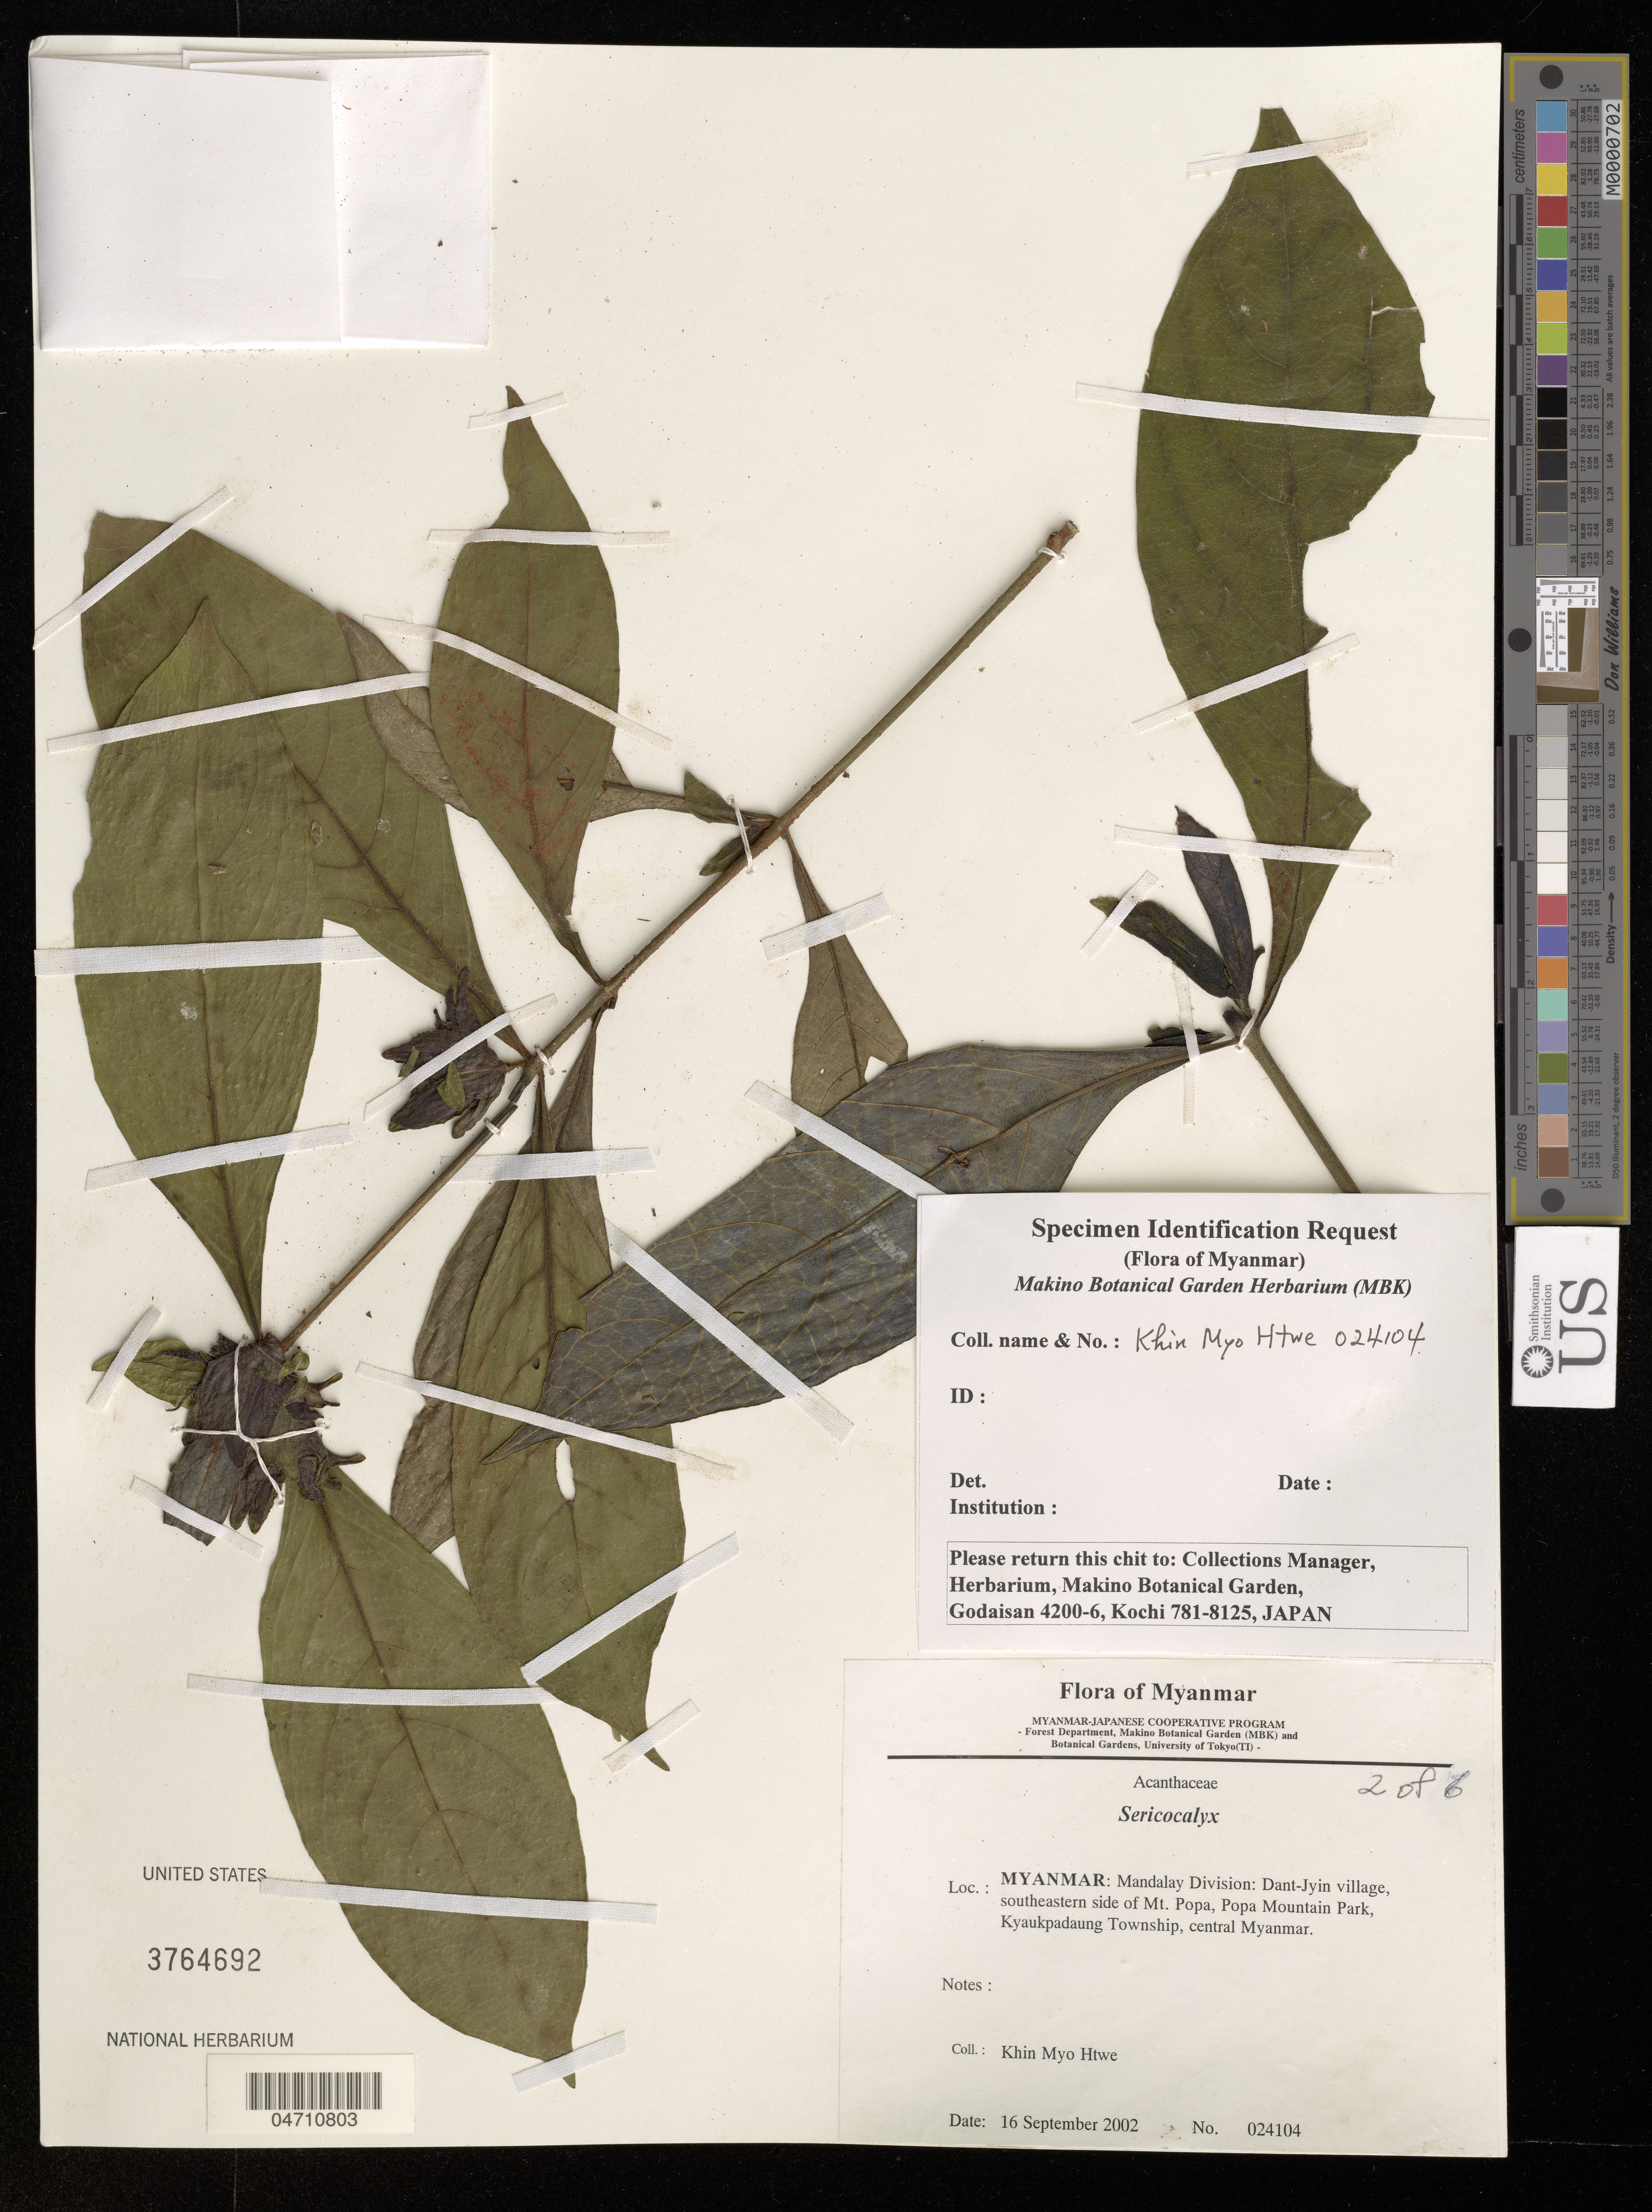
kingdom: Plantae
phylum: Tracheophyta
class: Magnoliopsida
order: Lamiales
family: Acanthaceae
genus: Strobilanthes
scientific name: Strobilanthes sp.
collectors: K. Htwe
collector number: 024104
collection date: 2002-09-16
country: Myanmar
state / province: Mandalay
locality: Mandalay Division: Dant-Jyin village, southeastern side of Mt. Popa, Popa Mountain Park, Kyaukpadaung Township, central Myanmar.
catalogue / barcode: US 3764692